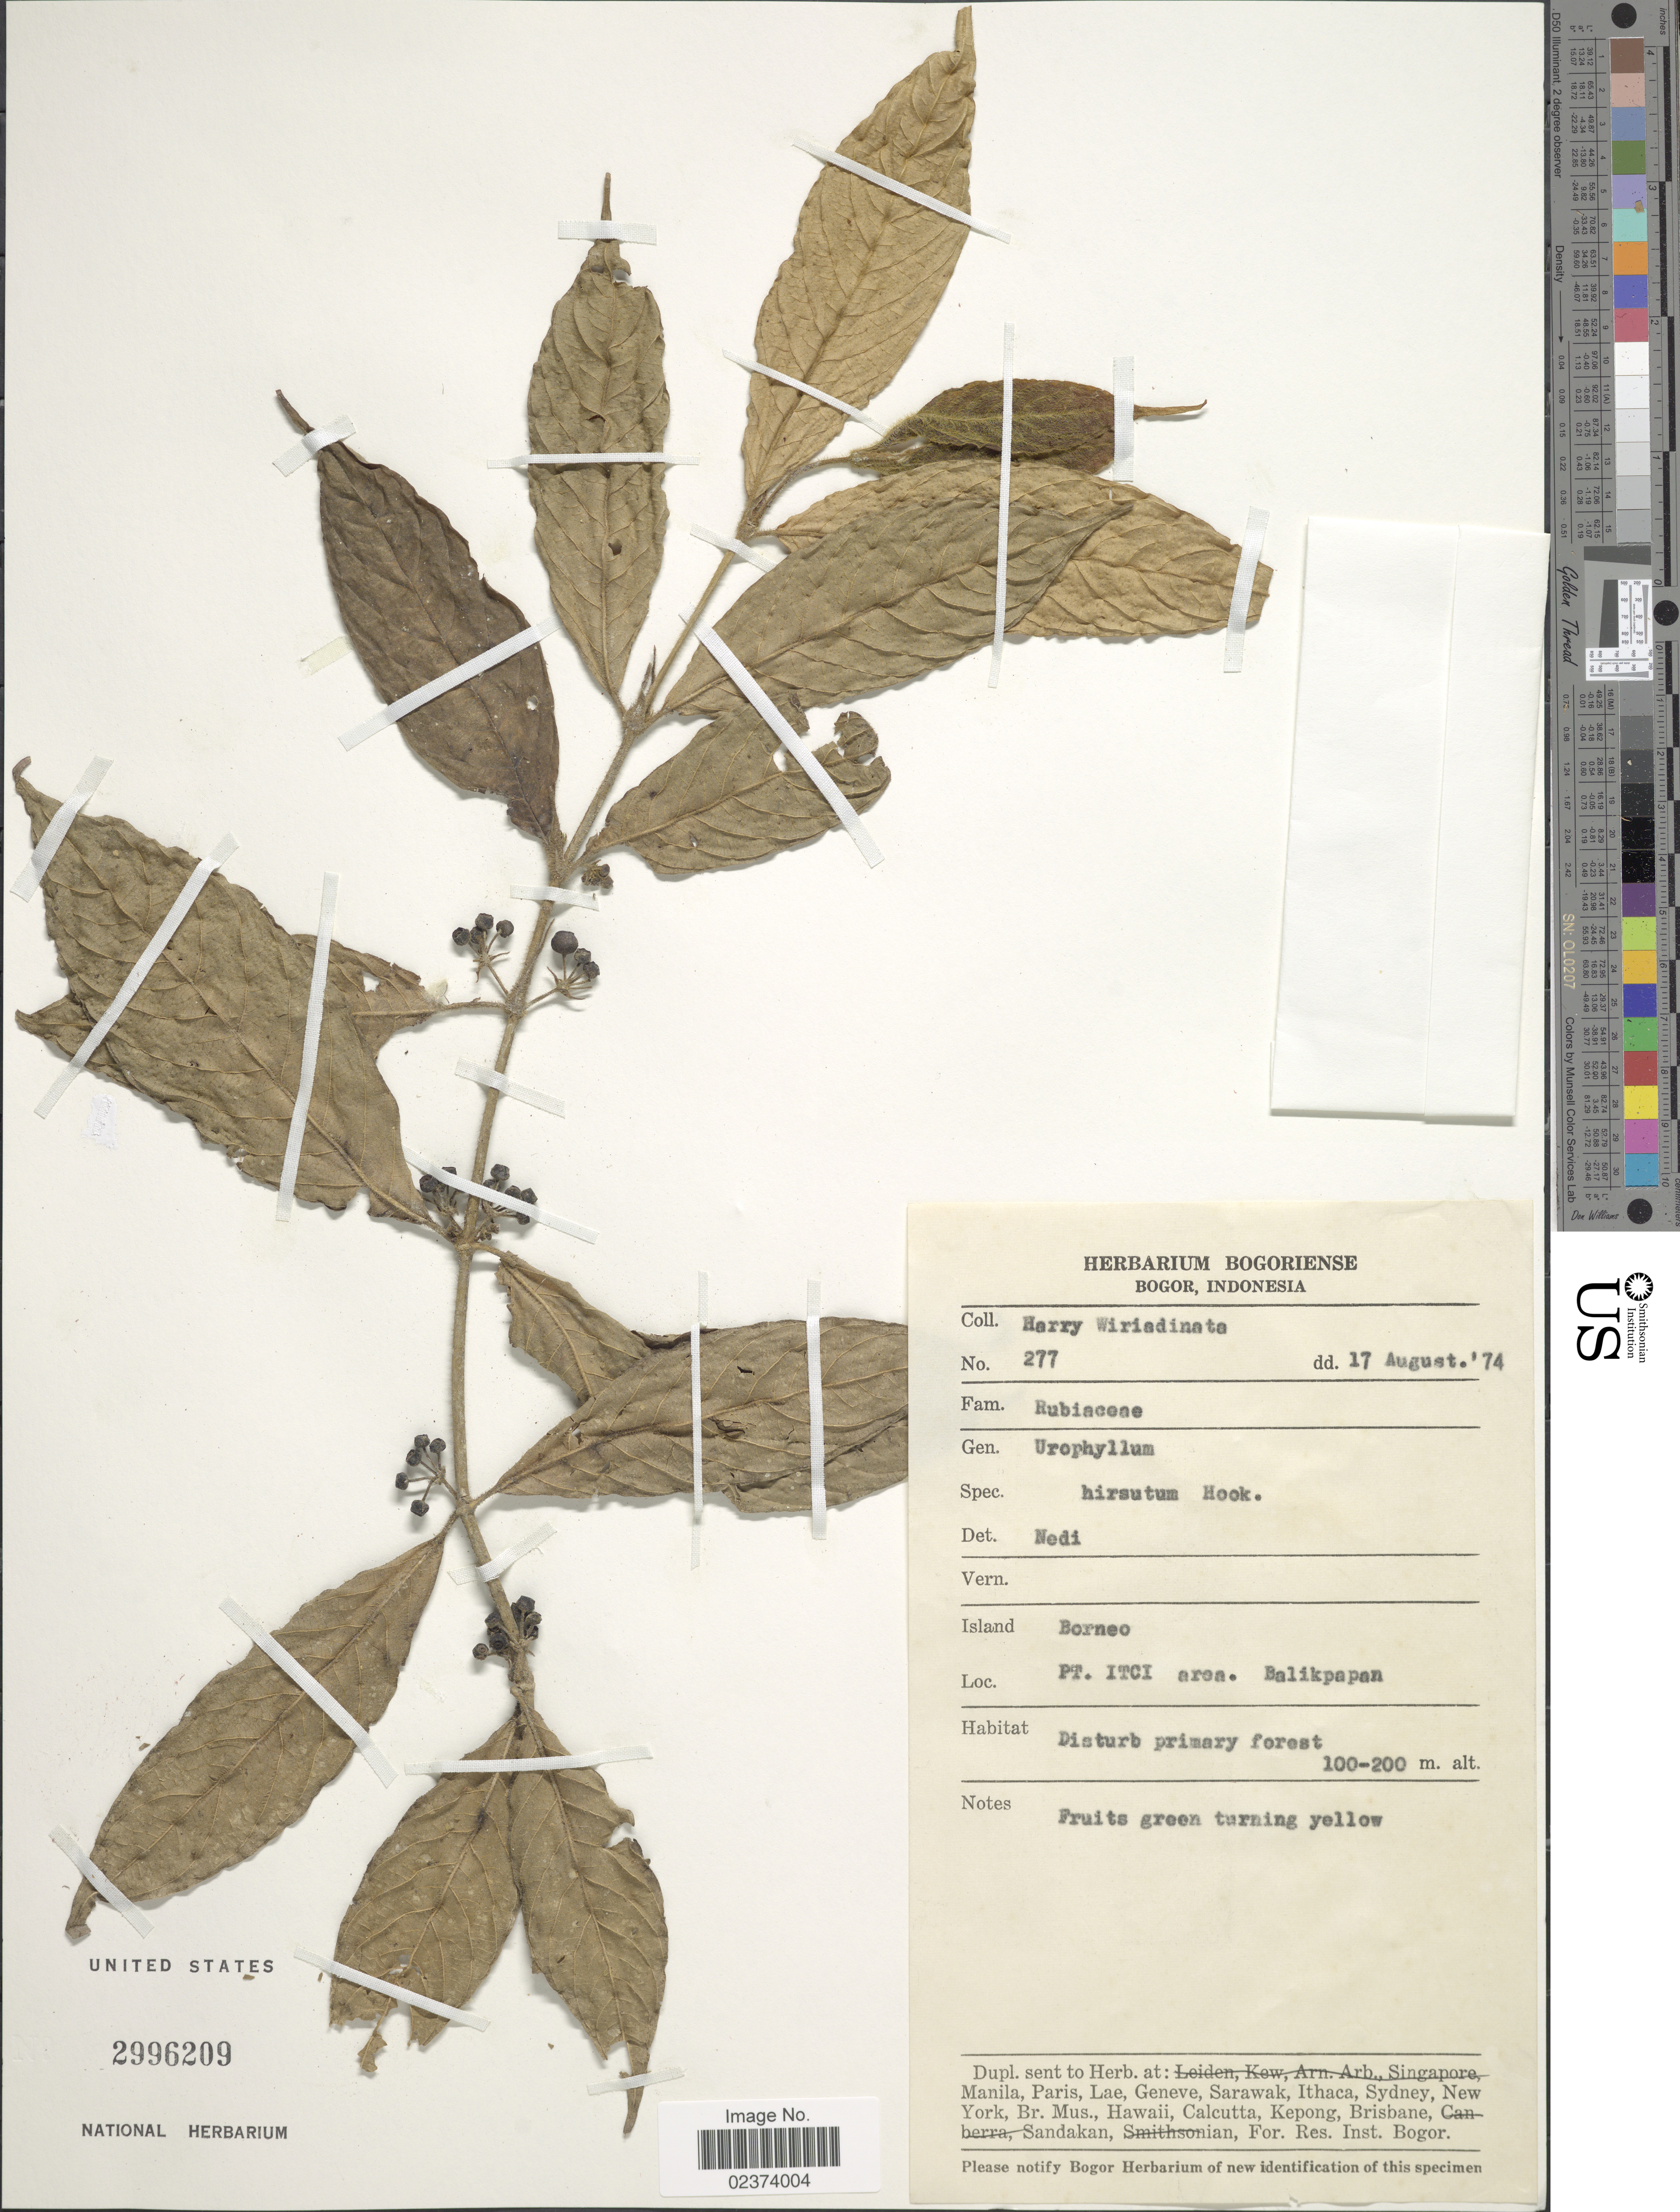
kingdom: Plantae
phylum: Tracheophyta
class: Magnoliopsida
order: Gentianales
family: Rubiaceae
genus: Urophyllum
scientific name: Urophyllum hirsutum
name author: Hook. f.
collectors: H. Wiriadinata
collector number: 277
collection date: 1974-08-17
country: Indonesia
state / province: Kalimantan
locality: Island Borneo, PT. ICT area. Balikpapan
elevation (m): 100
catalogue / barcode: US 2996209